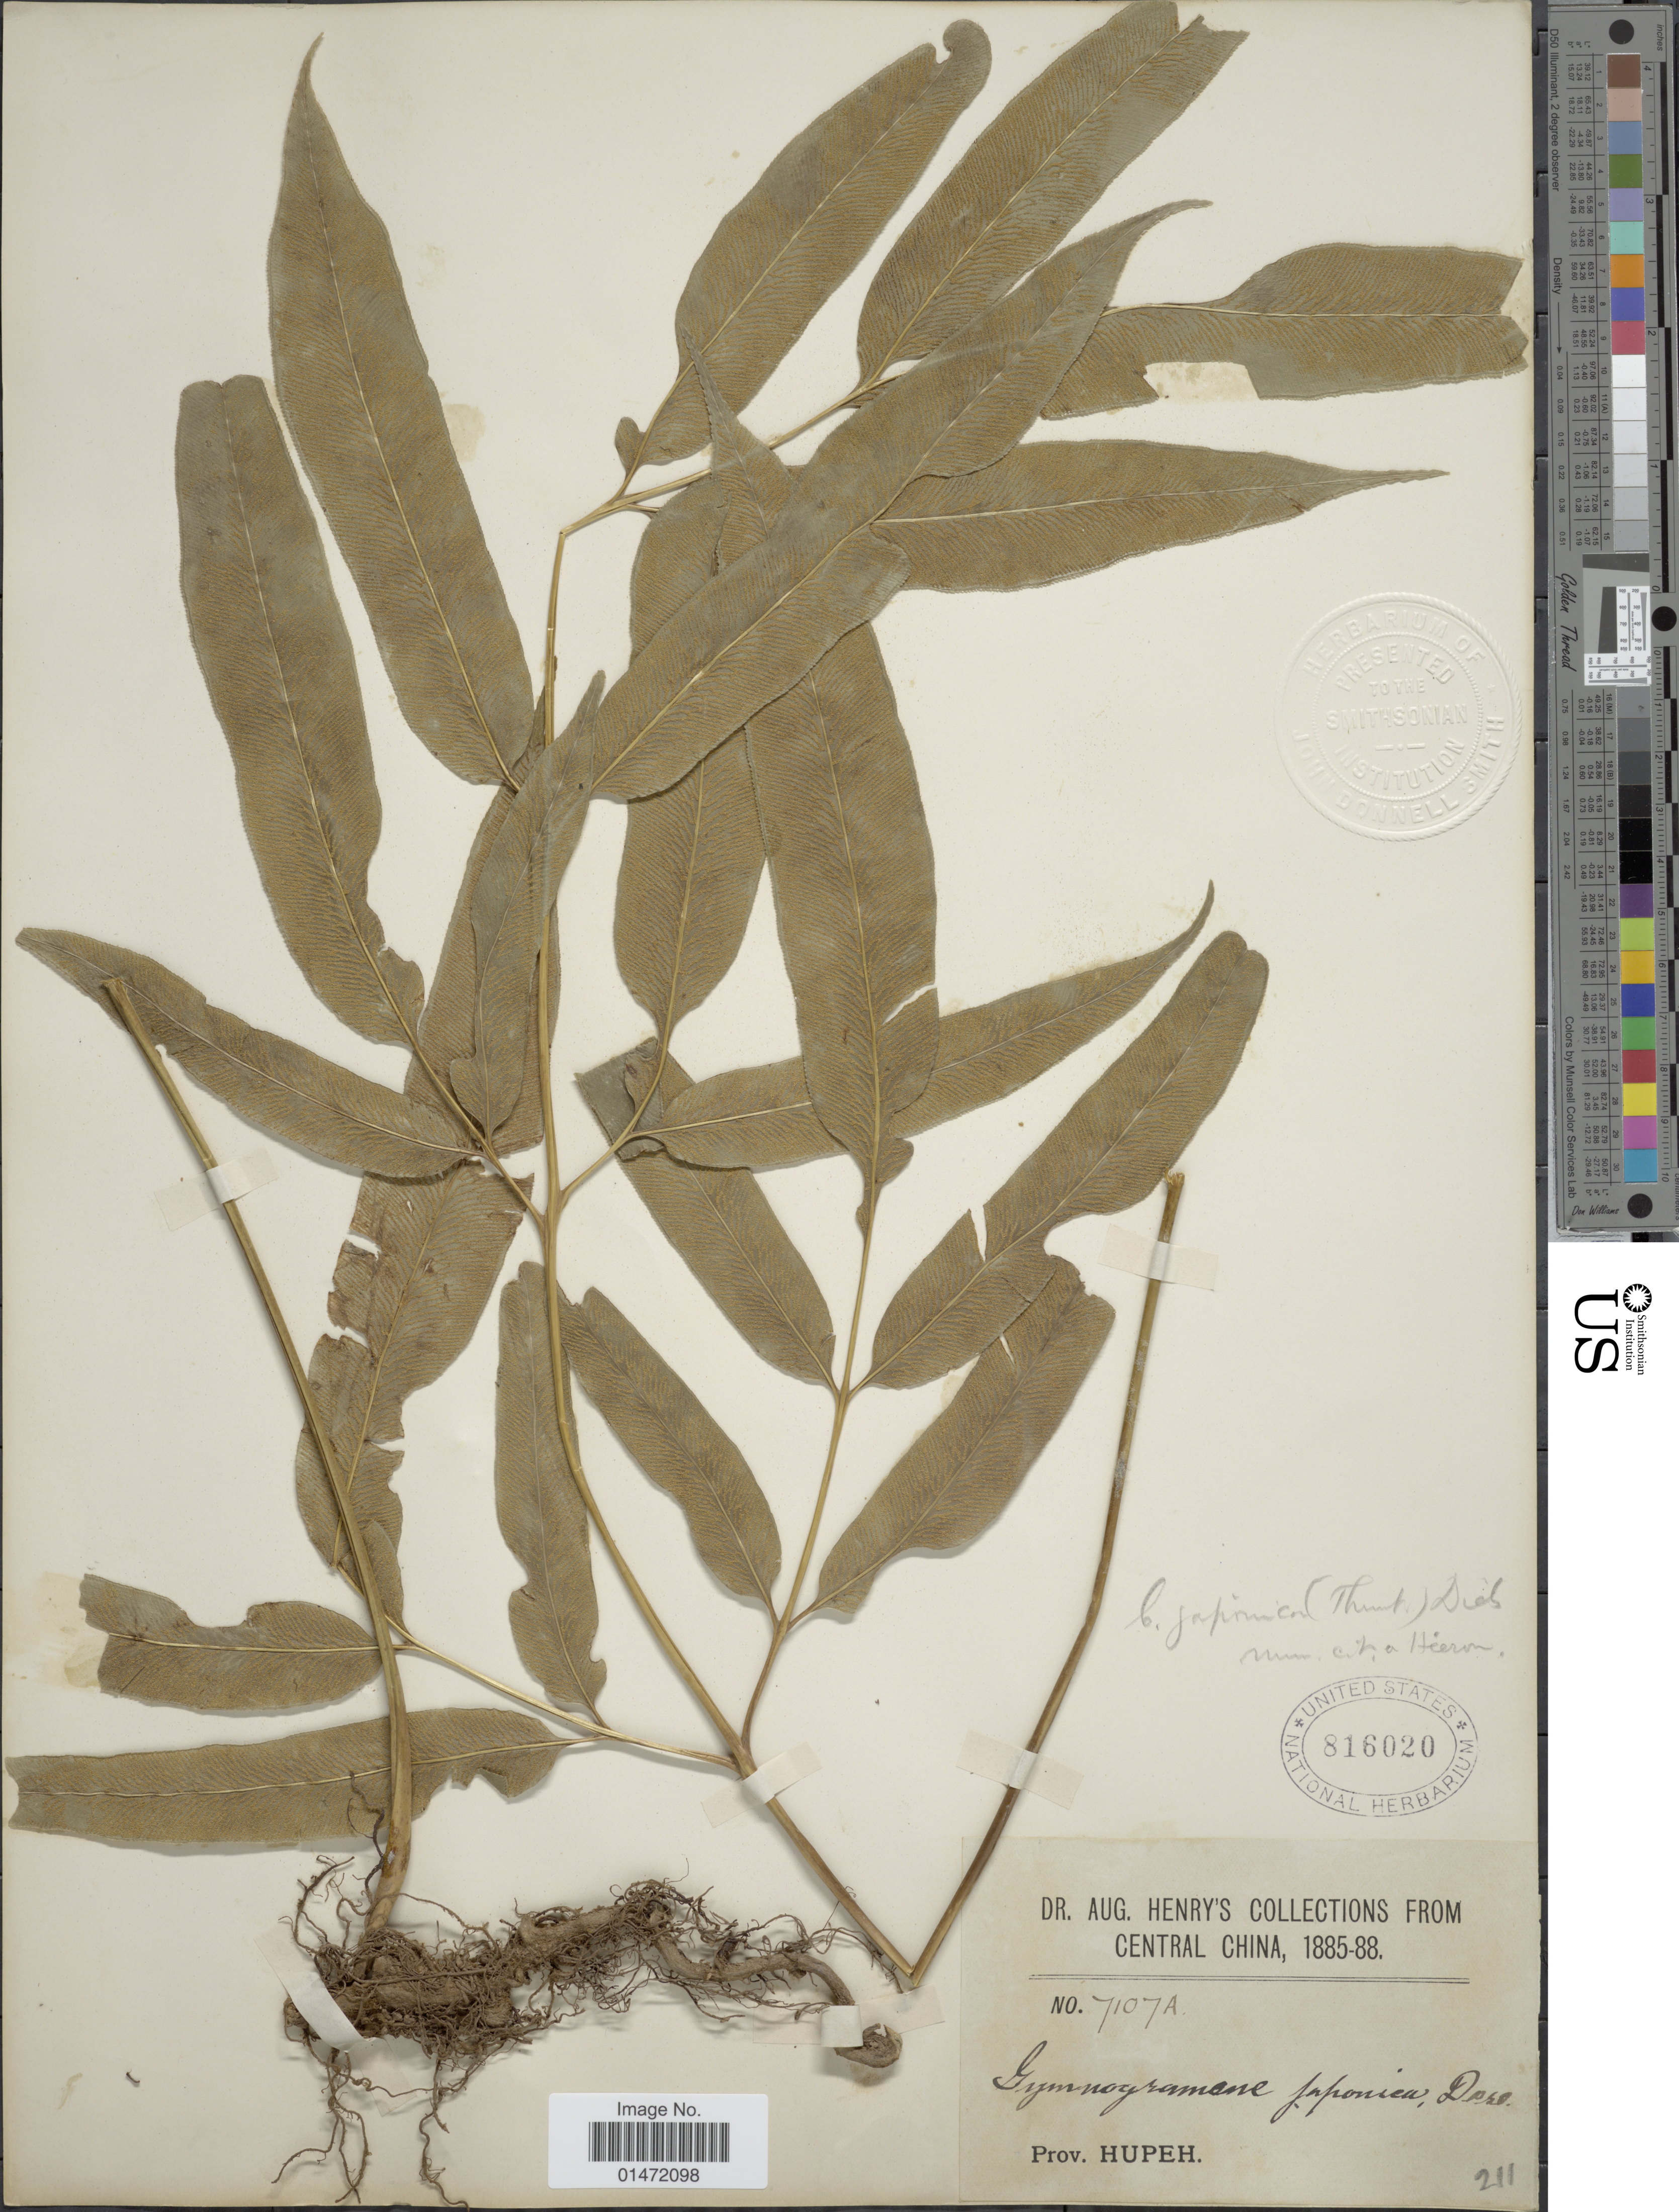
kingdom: Plantae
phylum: Tracheophyta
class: Polypodiopsida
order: Polypodiales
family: Pteridaceae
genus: Coniogramme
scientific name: Coniogramme japonica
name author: (Thunb. ex Murray) Diels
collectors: A. Henry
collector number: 7107 A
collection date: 1885/1888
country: China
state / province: Hubei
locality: Prov. Hupeh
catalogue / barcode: US 816020